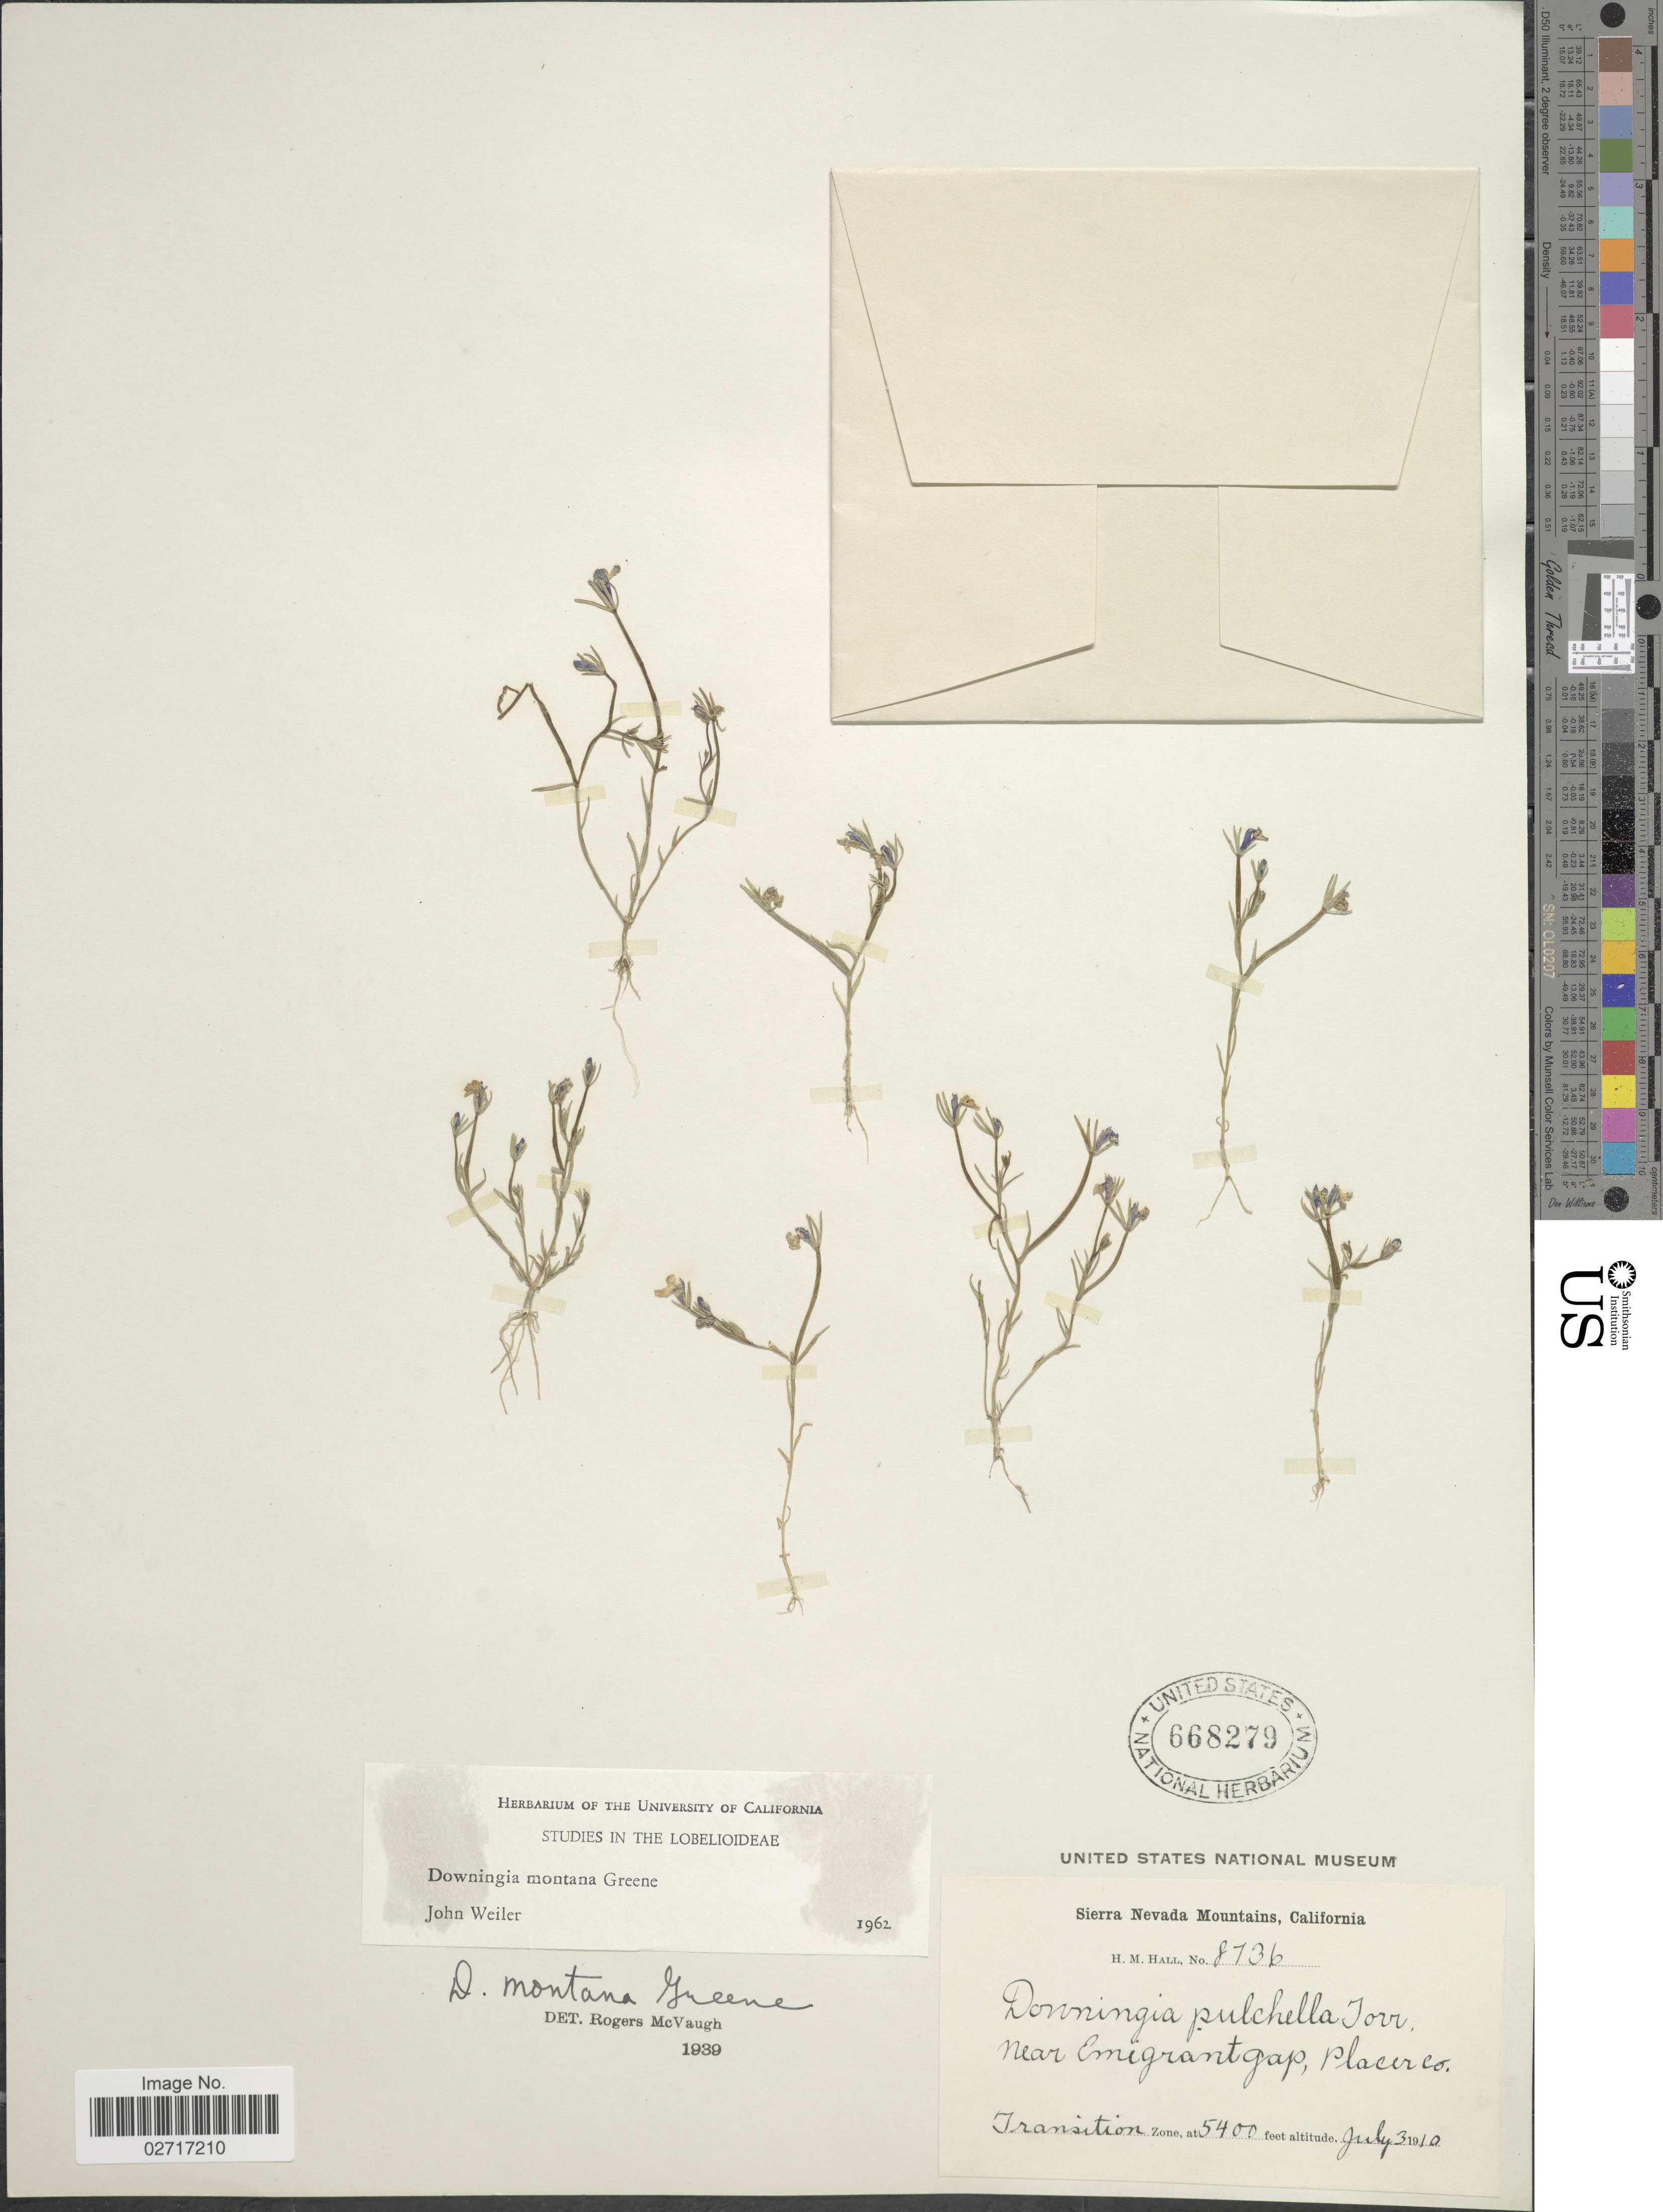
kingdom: Plantae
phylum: Tracheophyta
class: Magnoliopsida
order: Asterales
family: Campanulaceae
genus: Downingia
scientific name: Downingia montana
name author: S.W. Greene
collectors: H. M. Hall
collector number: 8736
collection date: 1910-07-03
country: United States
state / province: California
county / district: Placer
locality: Sierra Nevada Mountains, near Emigrantgap, Placer Co. Transition Zone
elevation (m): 1646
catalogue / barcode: US 668279